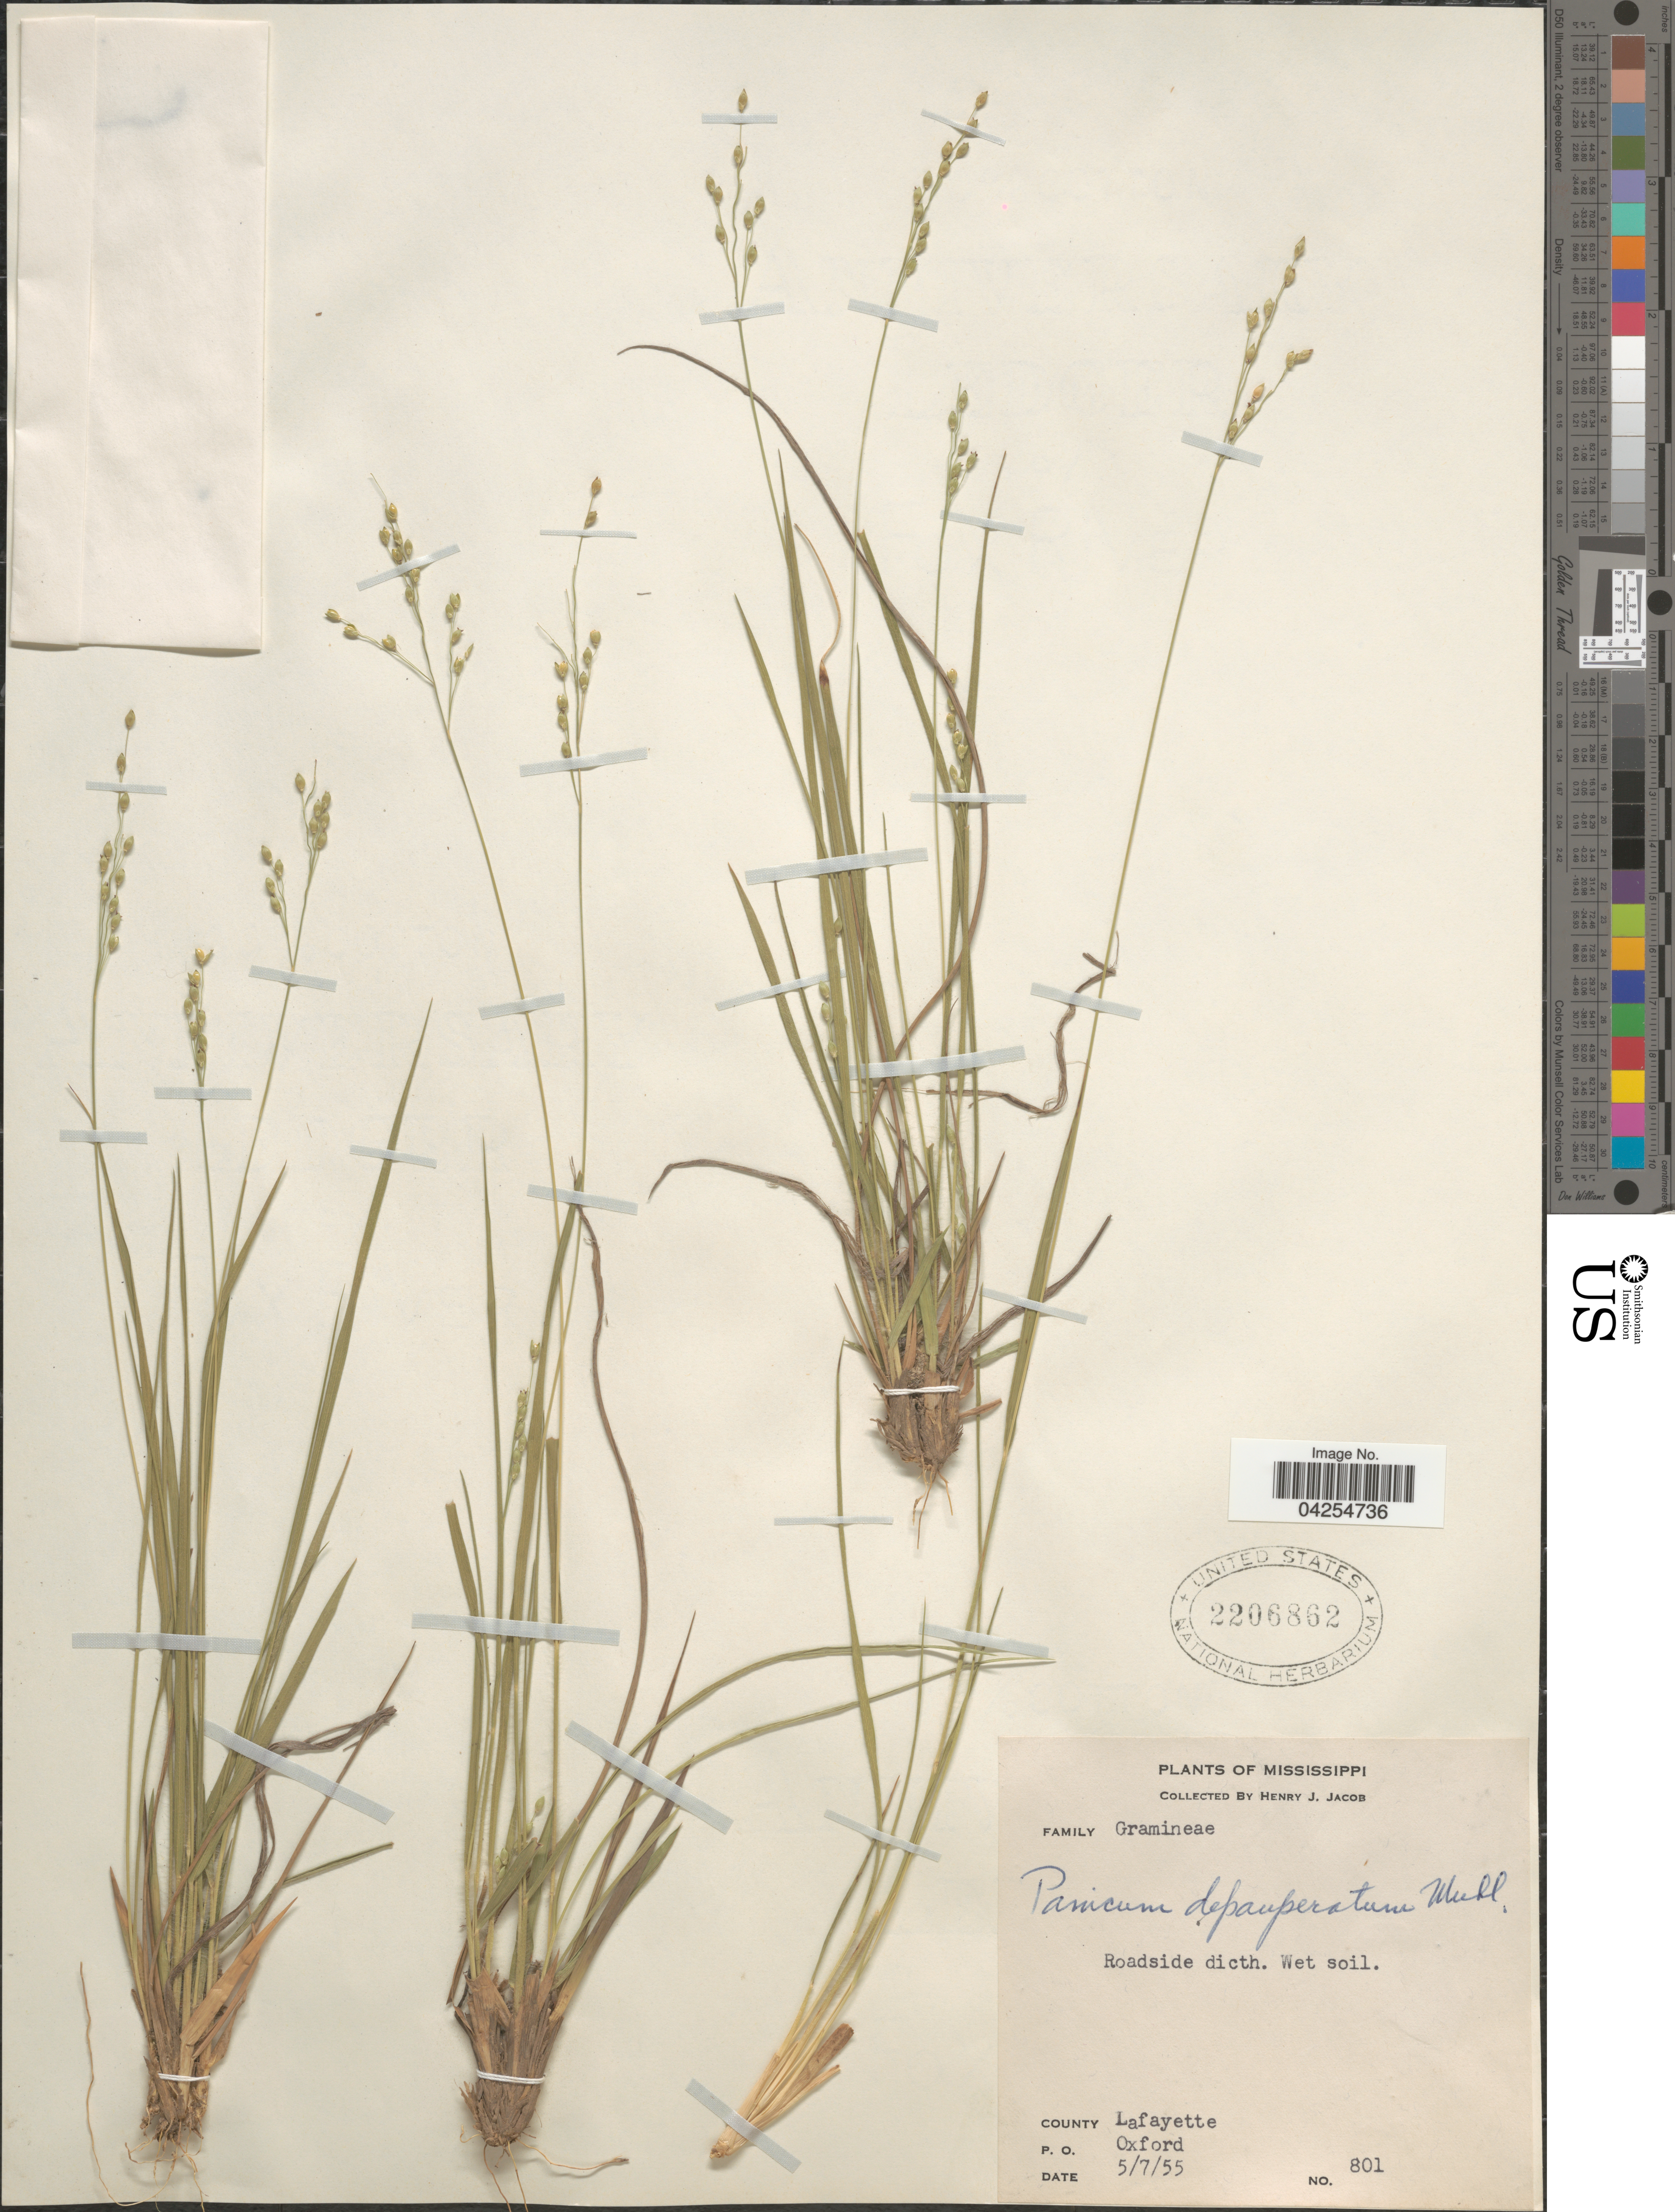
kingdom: Plantae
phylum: Tracheophyta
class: Liliopsida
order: Poales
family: Poaceae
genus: Dichanthelium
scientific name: Dichanthelium depauperatum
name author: (Muhl.) Gould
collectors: H. Jacob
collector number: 801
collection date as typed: Transcribed d/m/y: 7/5/55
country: United States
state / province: Mississippi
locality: County Lafayette. P.O. Oxford.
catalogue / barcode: US 2206862